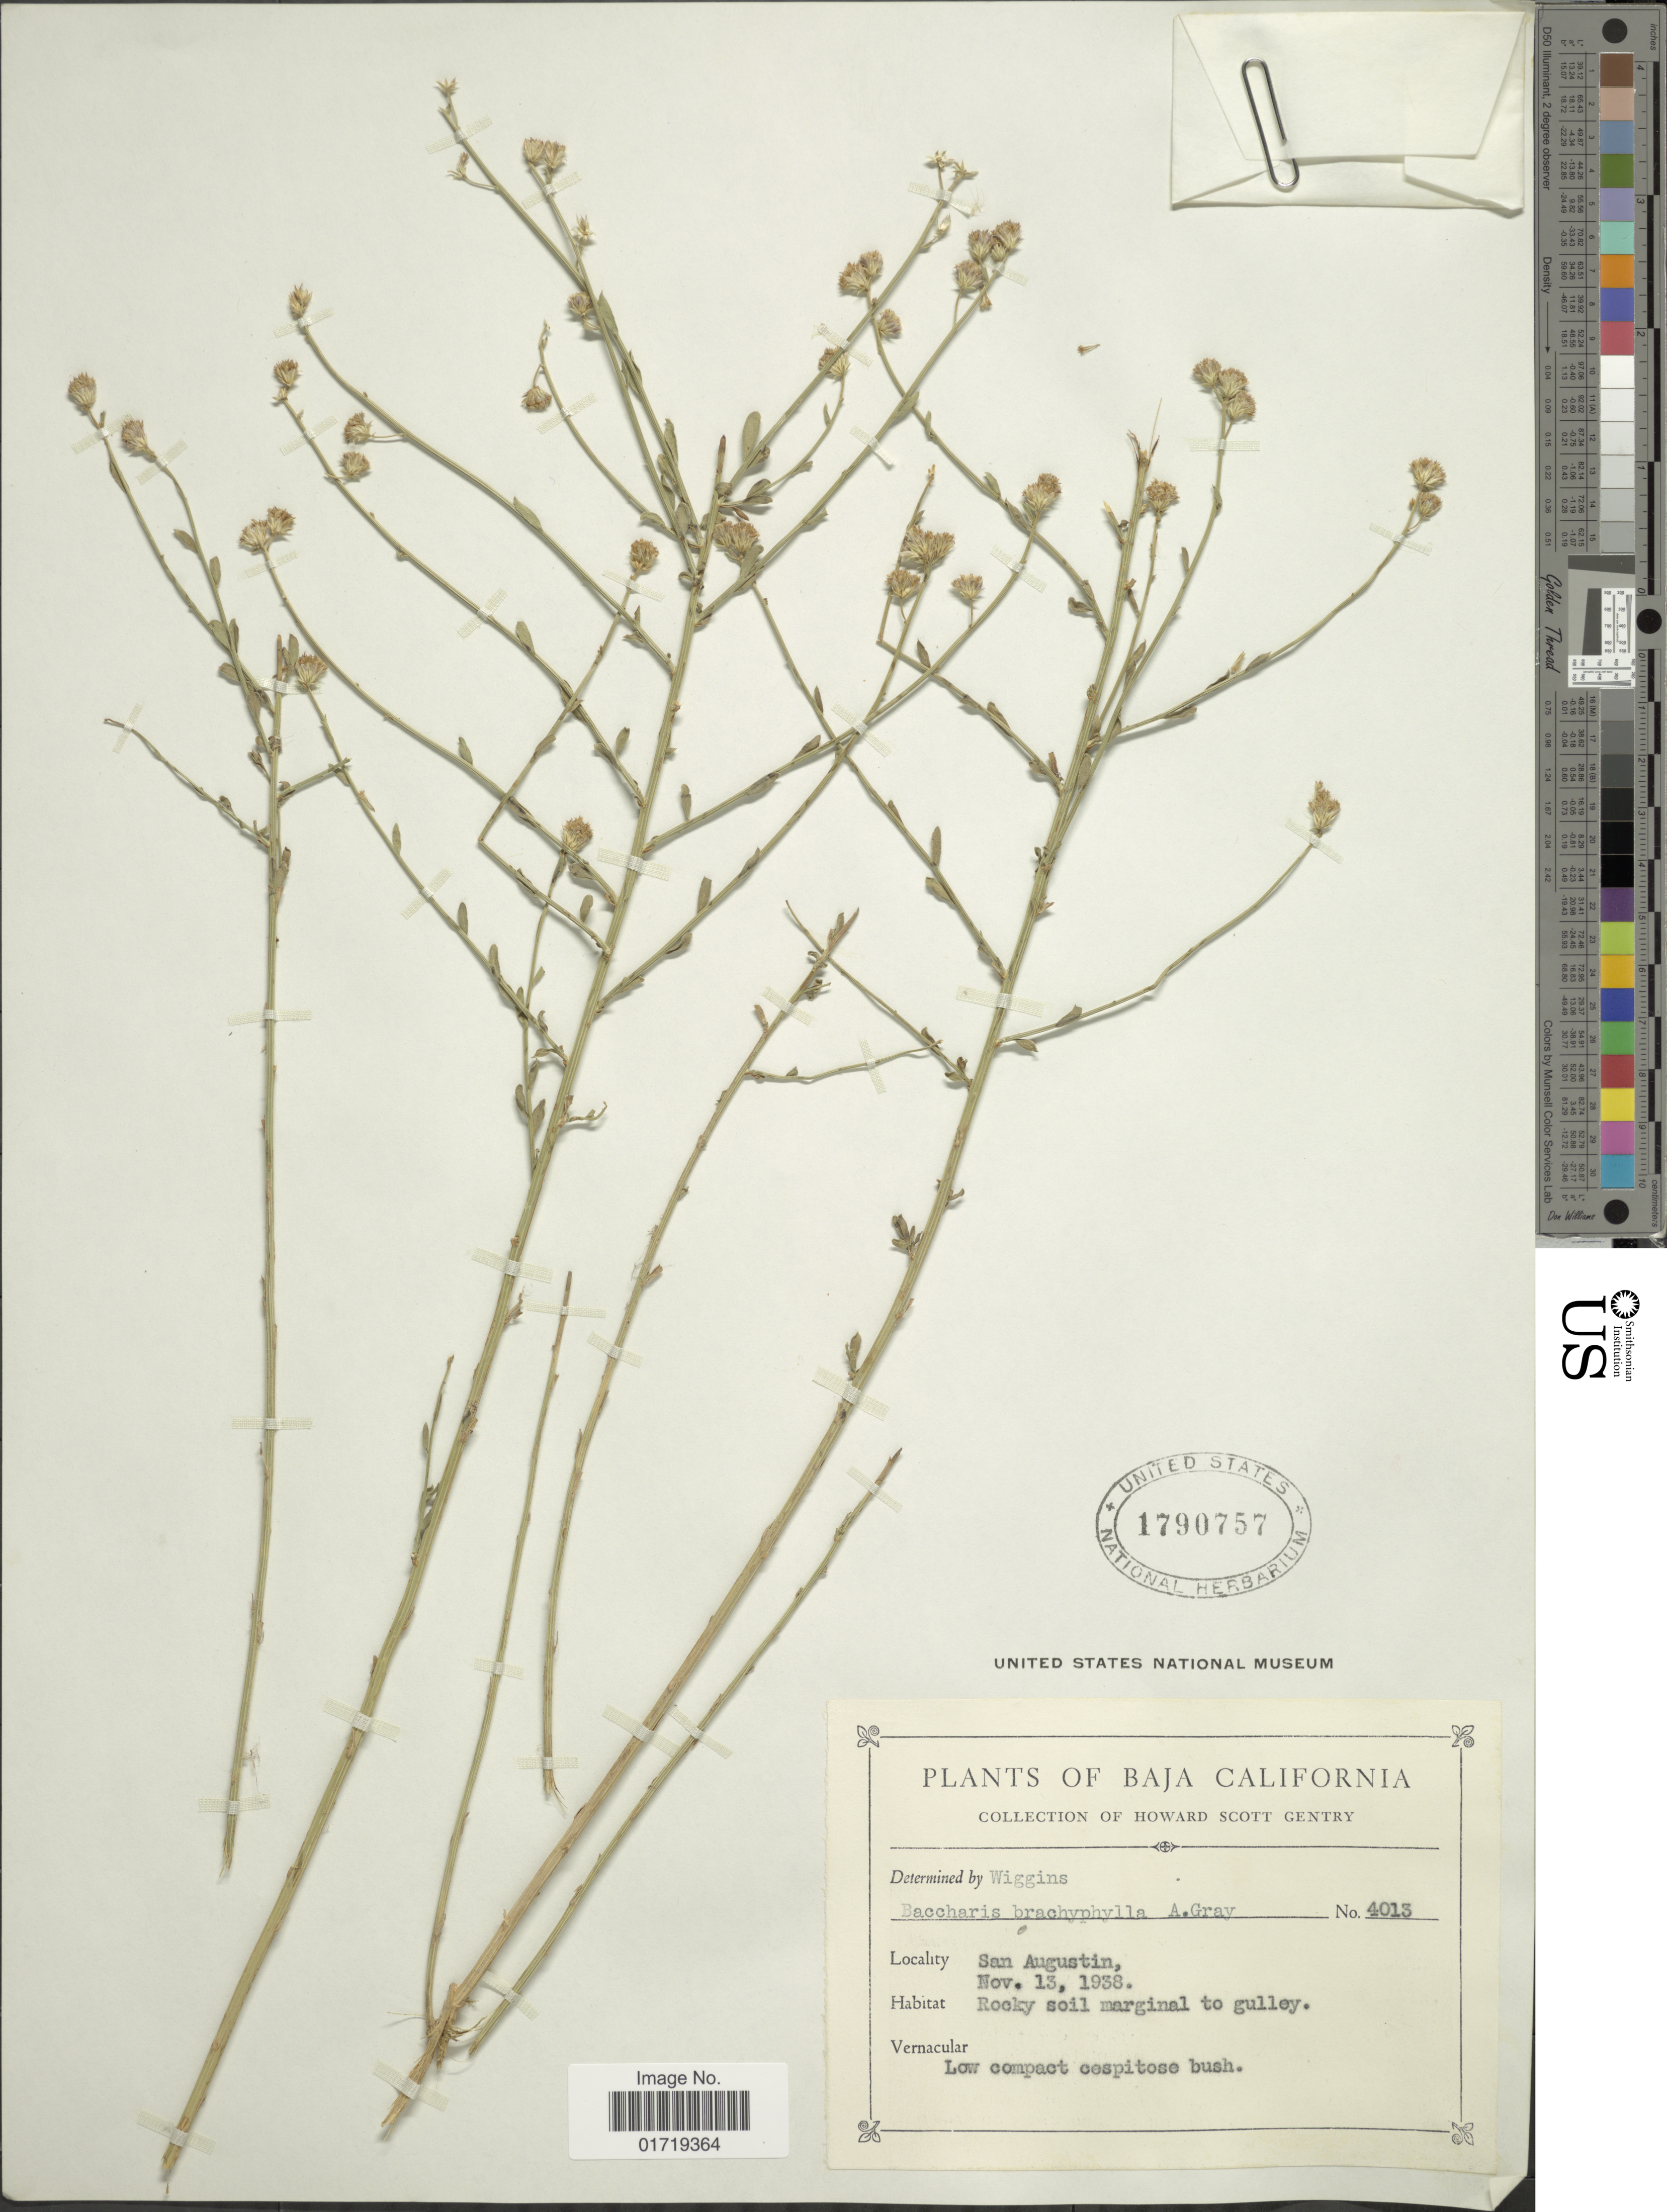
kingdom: Plantae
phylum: Tracheophyta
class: Magnoliopsida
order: Asterales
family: Asteraceae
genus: Baccharis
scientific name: Baccharis brachyphylla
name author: A. Gray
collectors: H. S. Gentry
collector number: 4013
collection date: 1938-11-13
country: Mexico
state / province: Baja California Sur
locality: San Augustin, Rocky soil marginal to gulley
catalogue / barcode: US 1790757